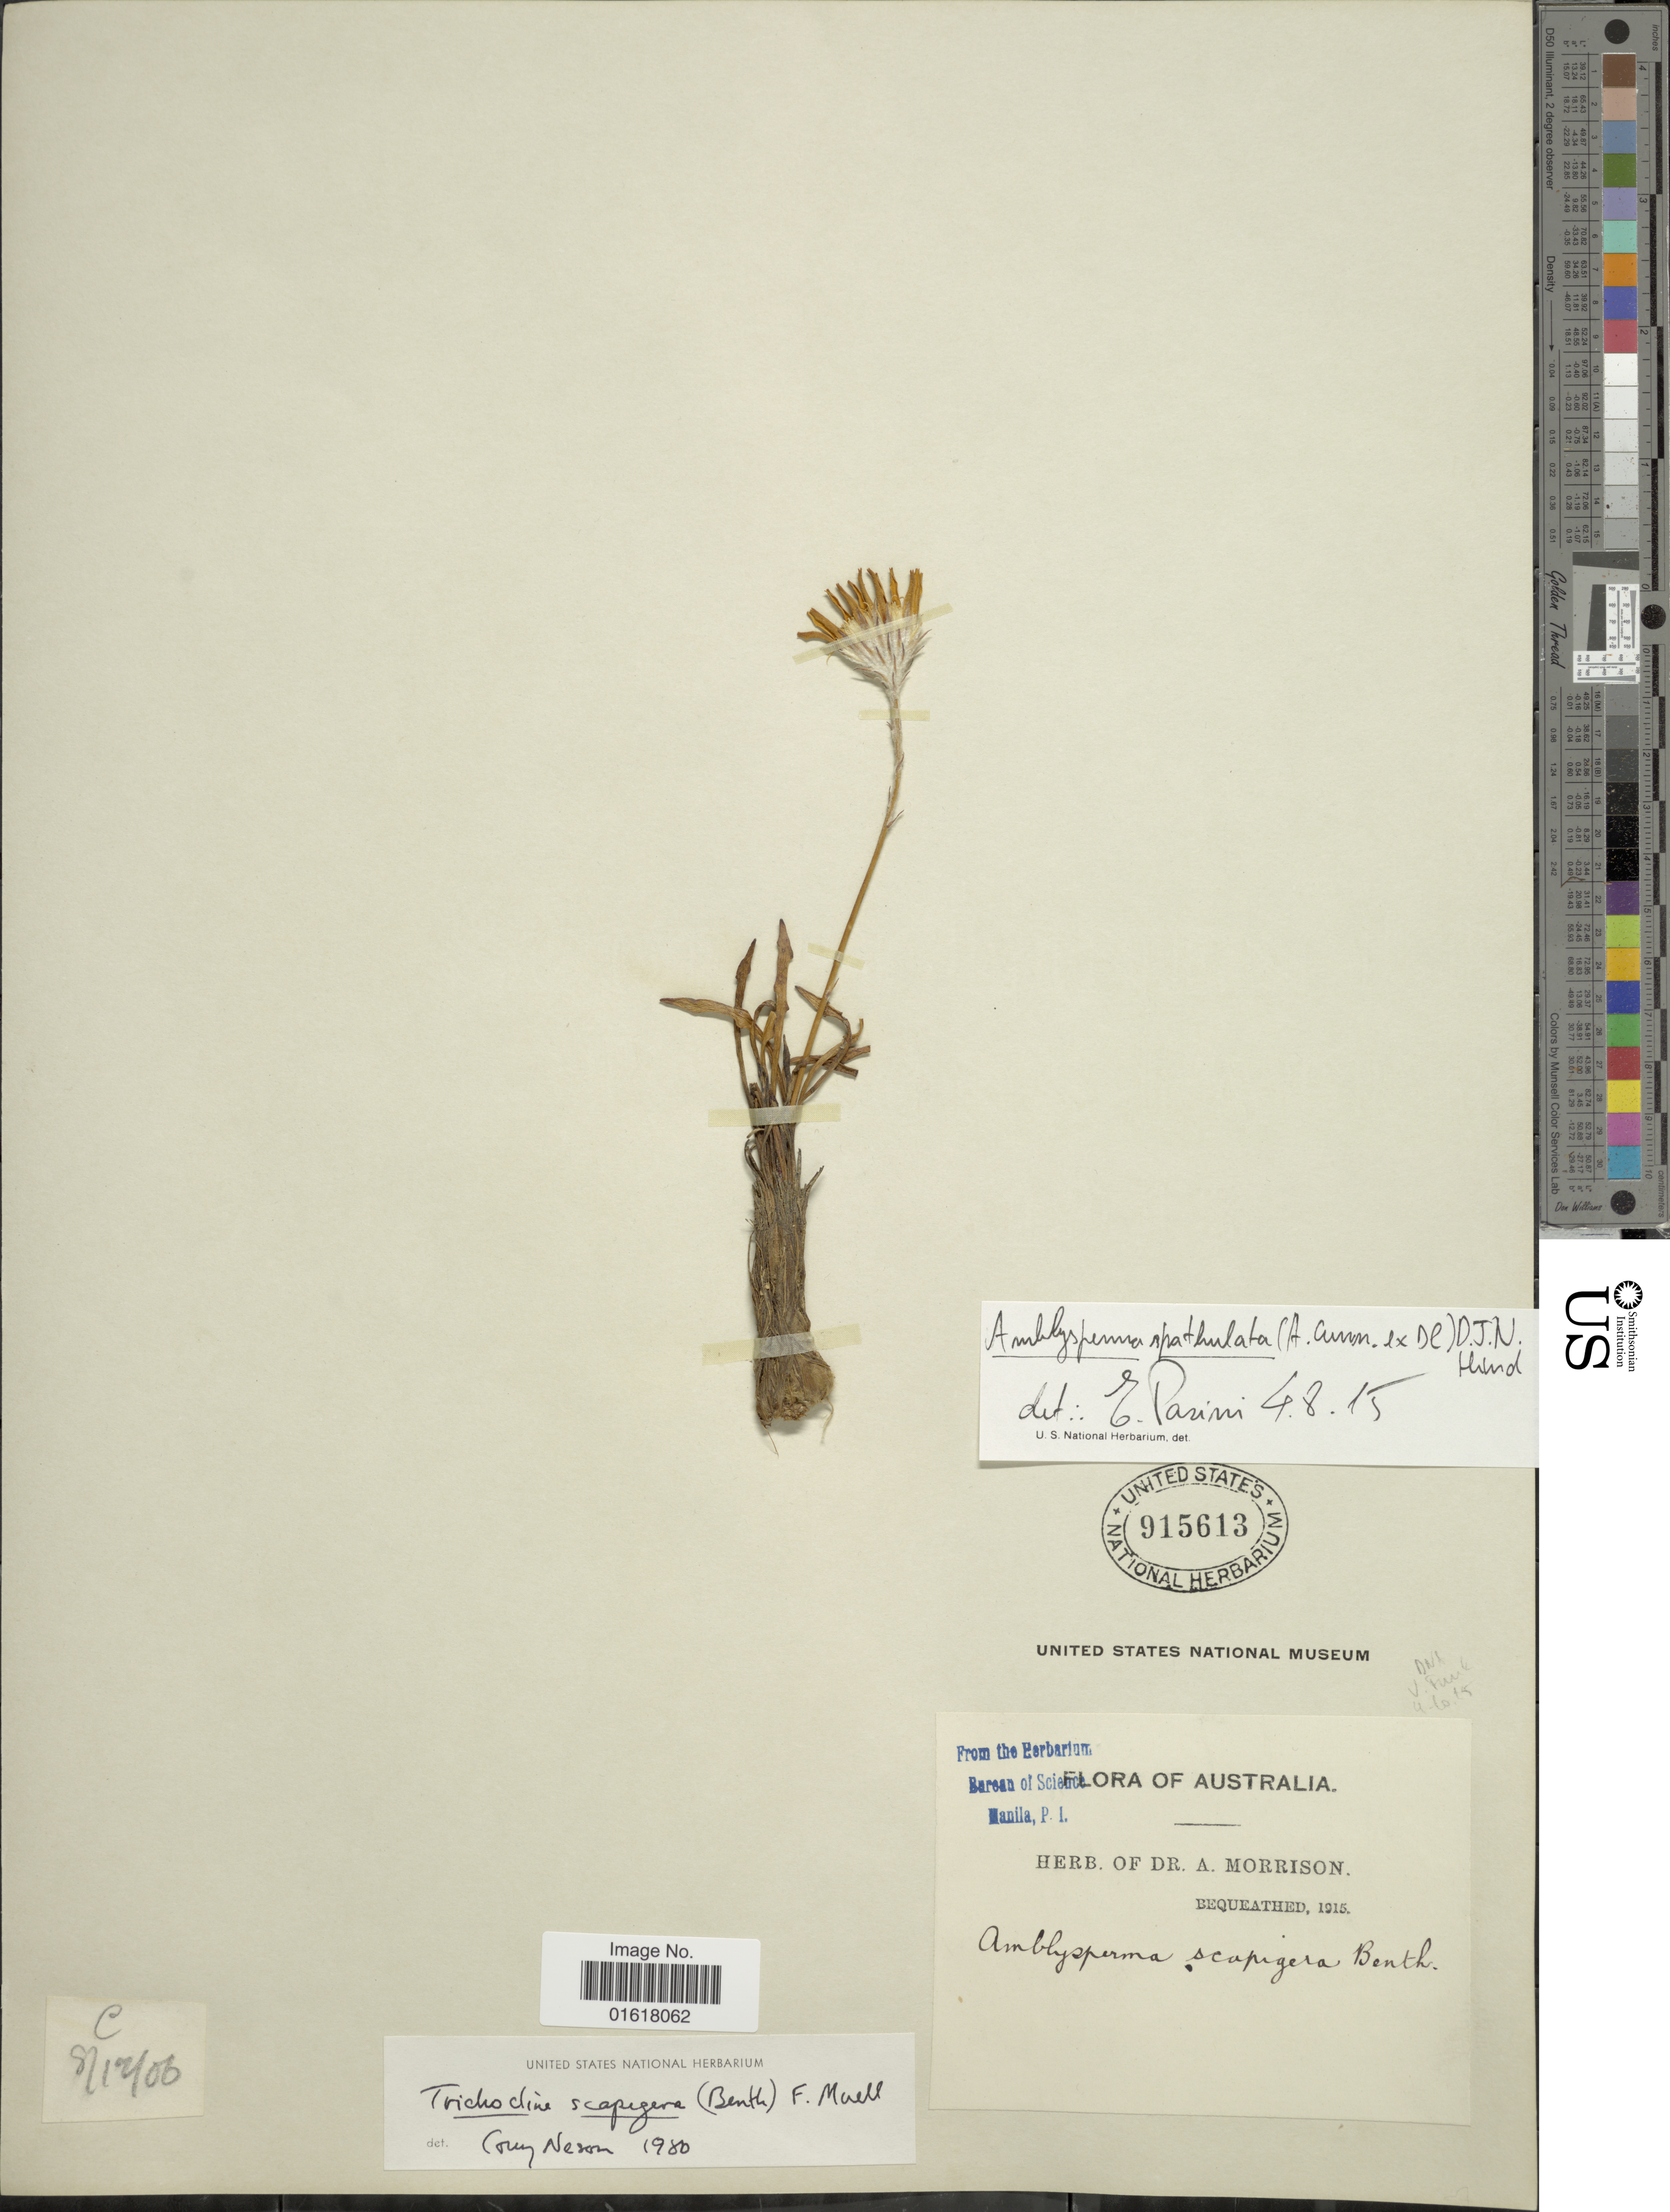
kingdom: Plantae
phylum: Tracheophyta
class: Magnoliopsida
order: Asterales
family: Asteraceae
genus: Amblysperma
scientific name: Amblysperma scapigerum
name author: Benth.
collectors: ex herb. Dr. A. Morrison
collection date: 1915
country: Australia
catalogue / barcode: US 915613